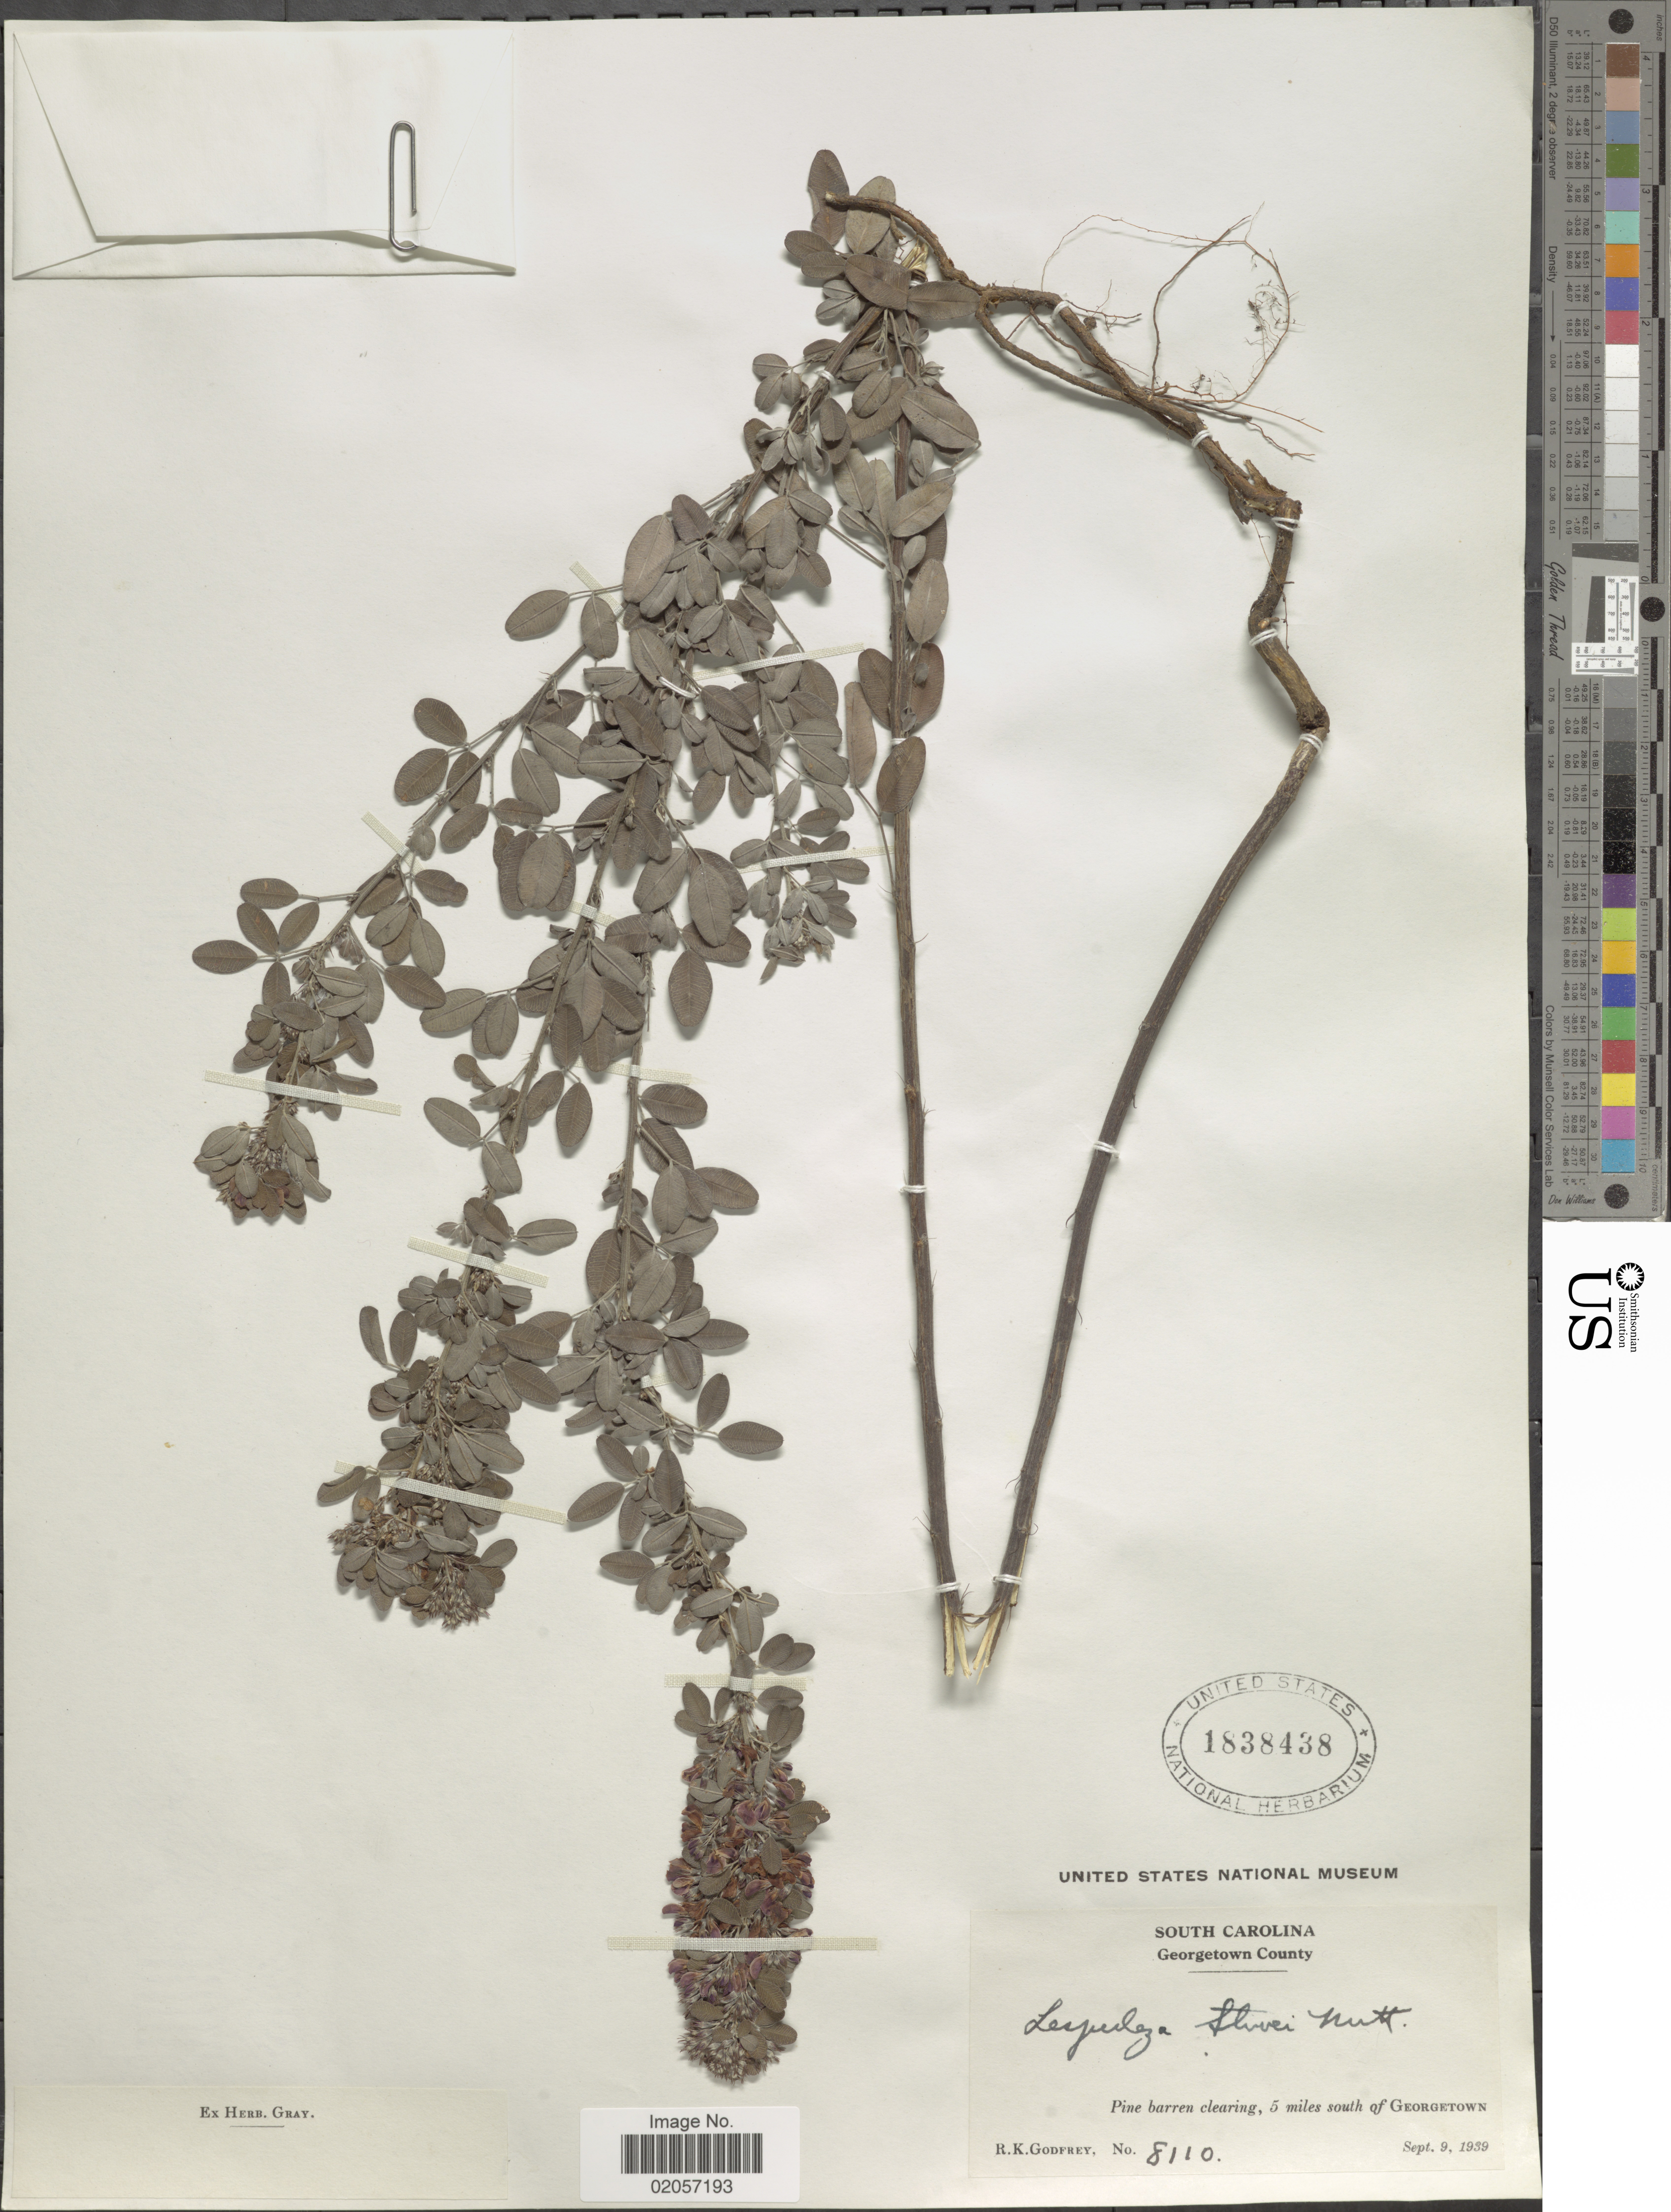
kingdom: Plantae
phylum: Tracheophyta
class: Magnoliopsida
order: Fabales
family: Fabaceae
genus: Lespedeza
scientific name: Lespedeza stuevei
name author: Nutt.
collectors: R. K. Godfrey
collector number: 8110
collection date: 1939-09-09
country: United States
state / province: South Carolina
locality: South Carolina, Georgetown County, Pine barren clearing, 5 miles south of Georgetown.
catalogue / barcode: US 1838438